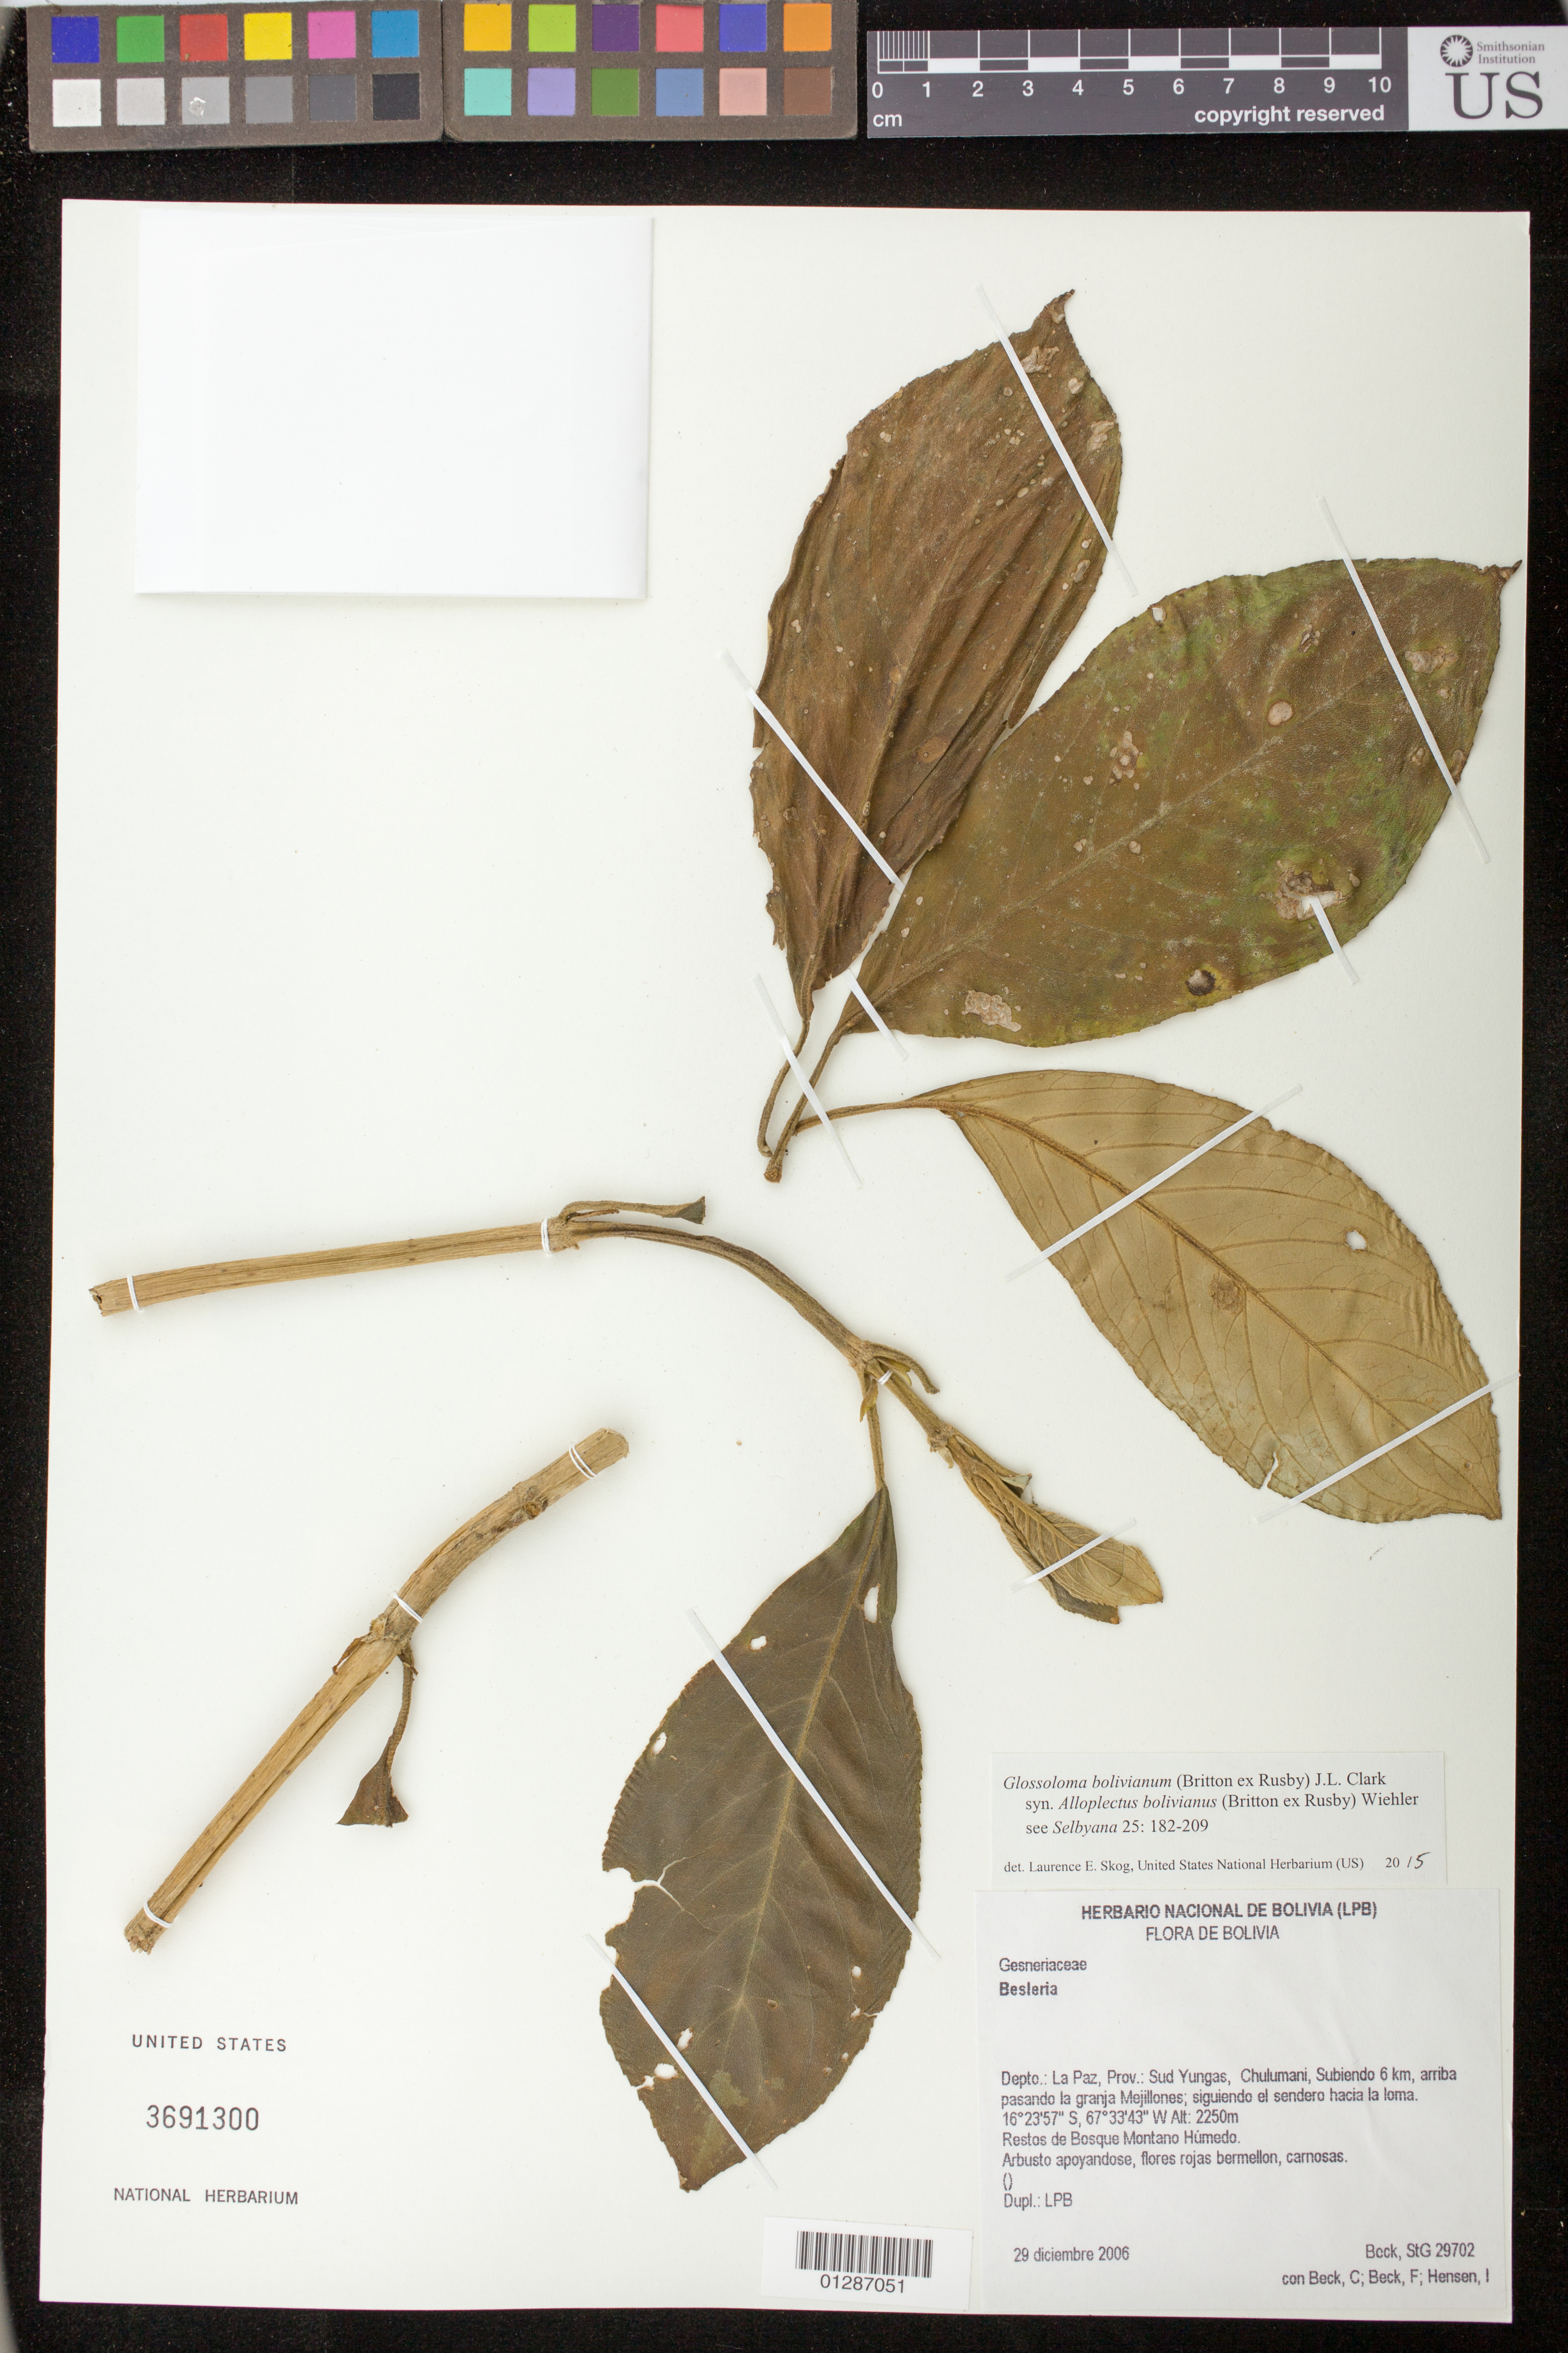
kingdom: Plantae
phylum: Tracheophyta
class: Magnoliopsida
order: Lamiales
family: Gesneriaceae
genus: Glossoloma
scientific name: Glossoloma bolivianum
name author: (Britton ex Rusby) J.L. Clark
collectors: S. G. Beck, C. con Beck, F. Beck & I. Hensen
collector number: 29702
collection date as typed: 29 Dec 2006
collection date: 2006-12-29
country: Bolivia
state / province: La Páz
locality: Prov. Sud Yungas, Chulumani, Subiendo 6 km, arriba pasando la granja Mejillones.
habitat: Shrub.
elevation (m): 2250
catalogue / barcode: US 3691300